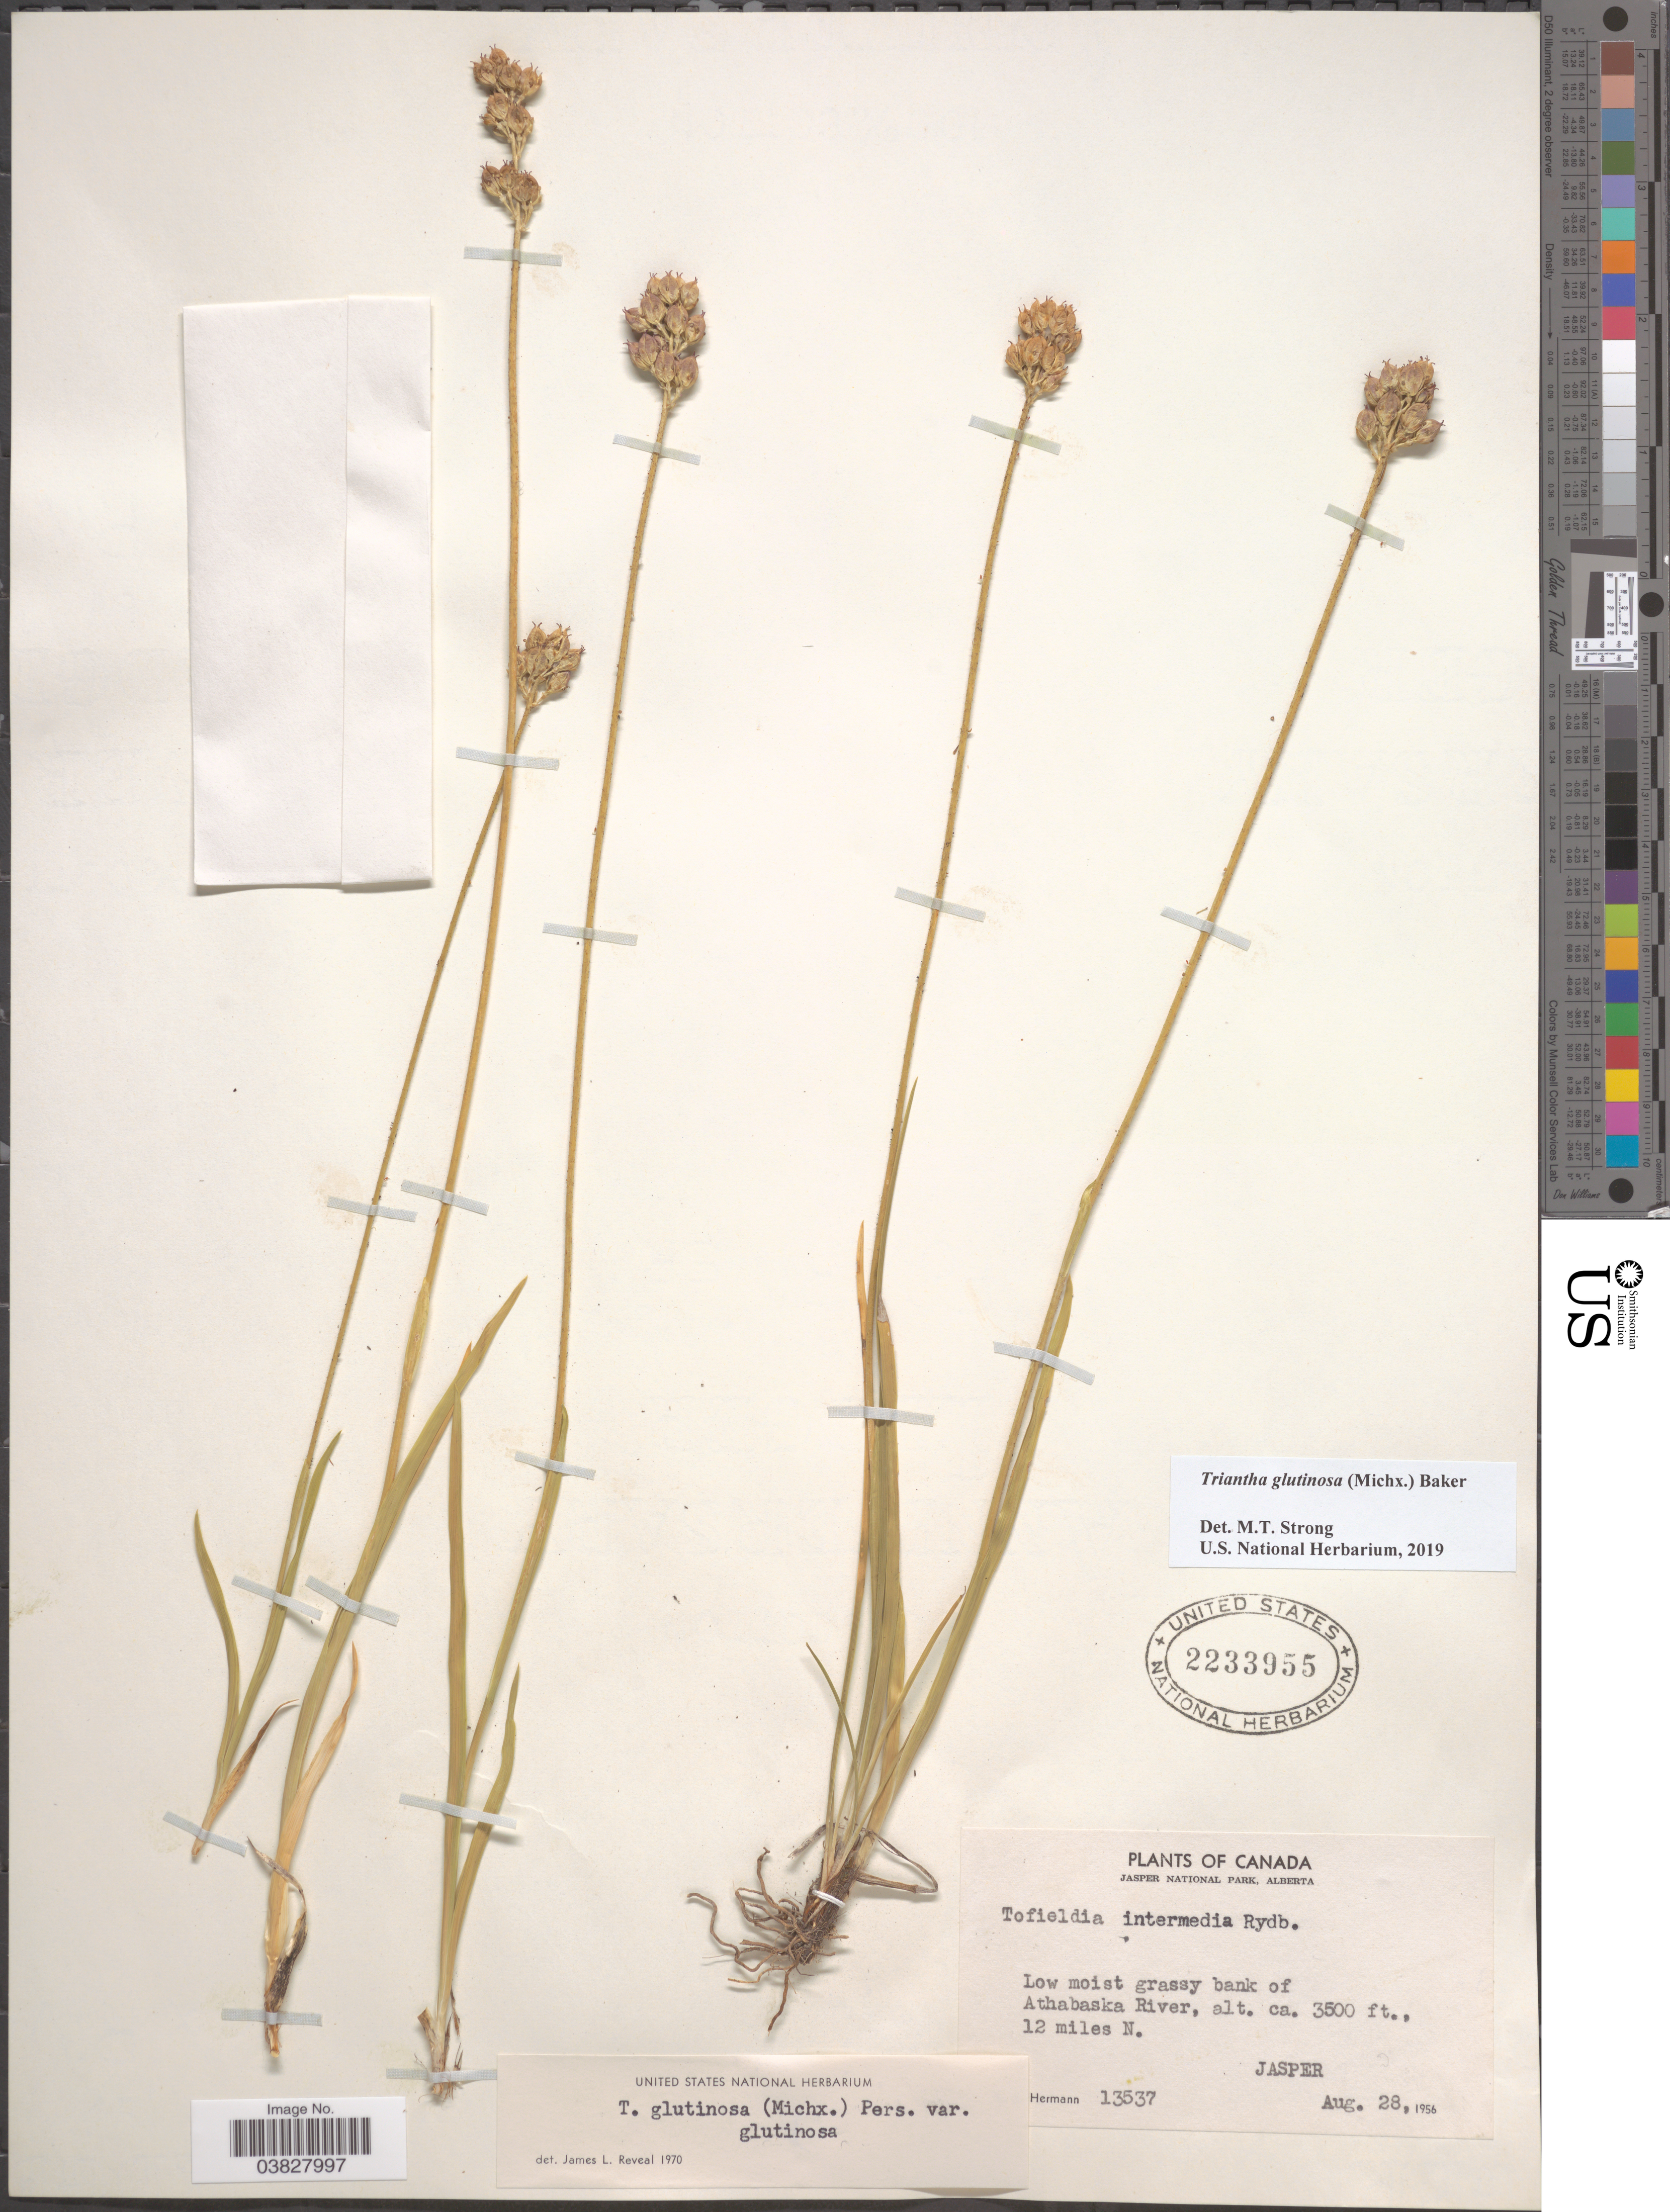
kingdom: Plantae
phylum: Tracheophyta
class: Liliopsida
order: Alismatales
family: Tofieldiaceae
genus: Triantha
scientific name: Triantha glutinosa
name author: (Michx.) Baker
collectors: Hermann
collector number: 13537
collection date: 1956-08-28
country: Canada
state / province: Alberta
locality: Jasper National Park. Low moist grassy bank of Athabaska River, 12 miles N. Jasper.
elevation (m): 1067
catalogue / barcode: US 2233955